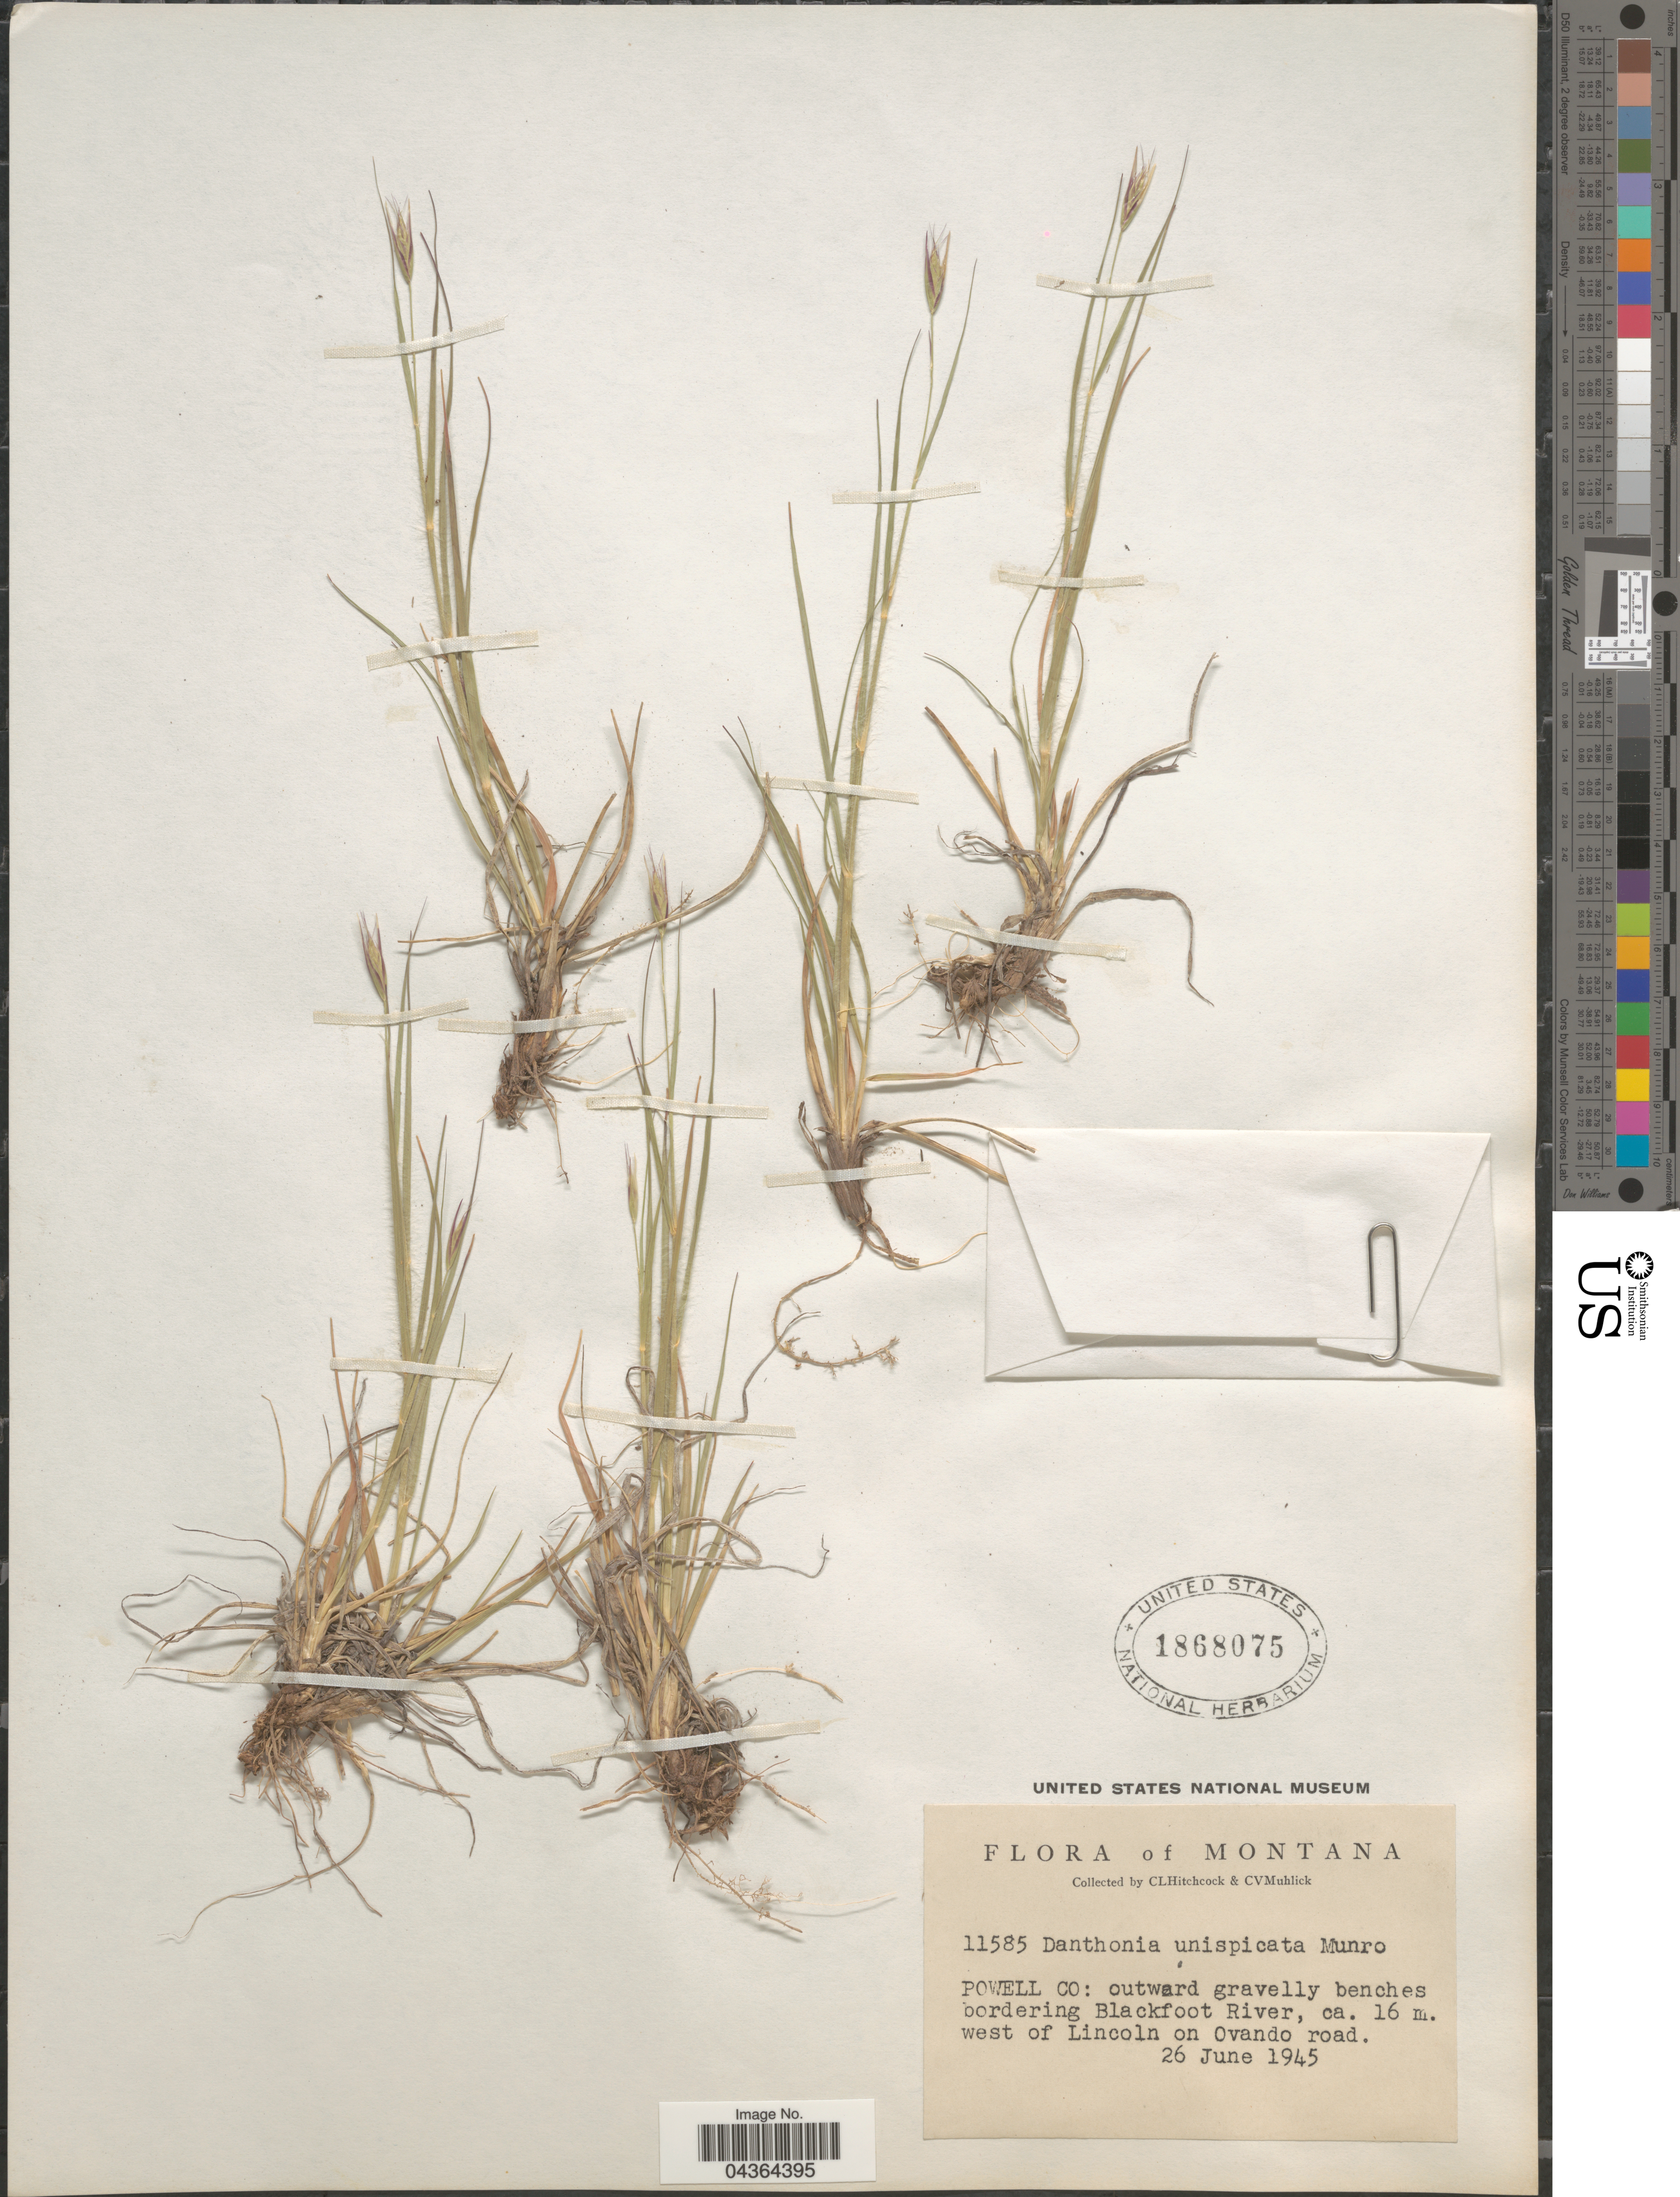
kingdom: Plantae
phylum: Tracheophyta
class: Liliopsida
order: Poales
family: Poaceae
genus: Danthonia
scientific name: Danthonia unispicata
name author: (Thurb.) Munro ex Macoun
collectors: C. L. Hitchcock & C. V. Muhlick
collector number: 11585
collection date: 1945-06-26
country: United States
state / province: Montana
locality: Powell Co: outward gravelly benches bordering Blackfoot River, ca. 16 m. west of Lincoln on Ovando road.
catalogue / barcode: US 1868075